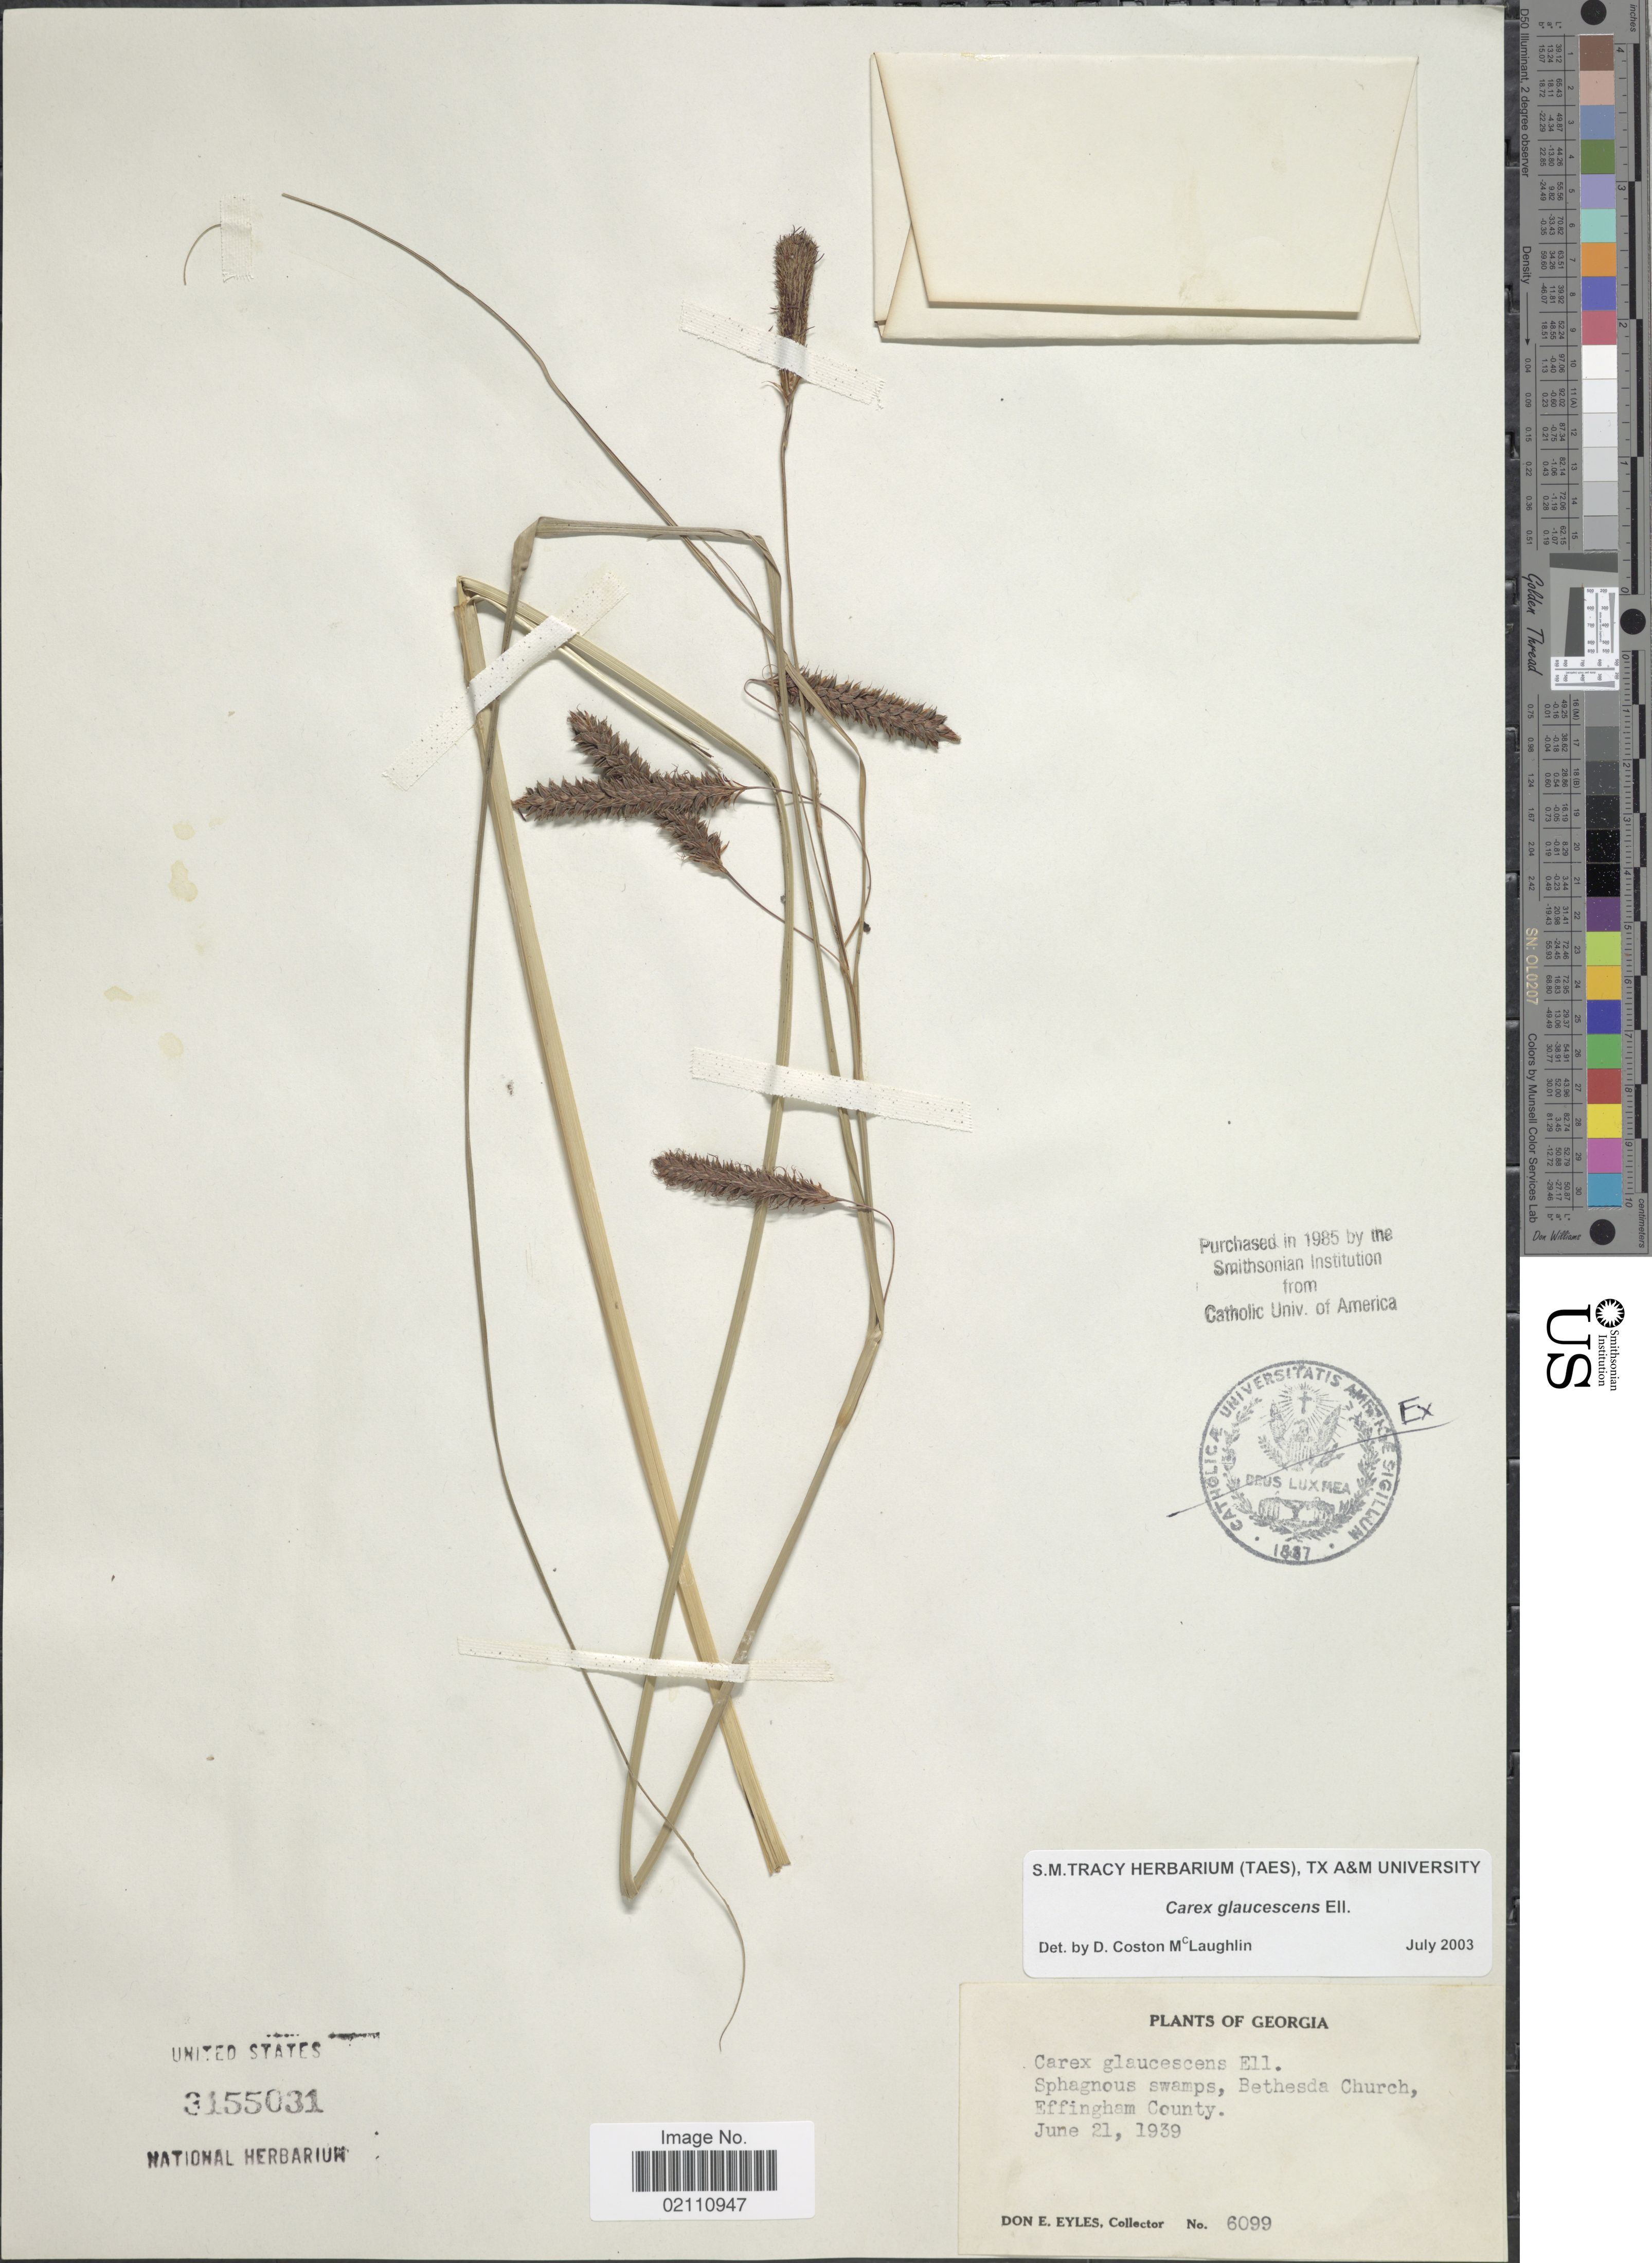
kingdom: Plantae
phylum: Tracheophyta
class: Liliopsida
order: Poales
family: Cyperaceae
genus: Carex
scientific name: Carex glaucescens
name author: Elliott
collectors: D. Eyles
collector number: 6099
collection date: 1939-06-21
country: United States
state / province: Georgia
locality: Bethesda Church, Effingham County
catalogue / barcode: US 3155031